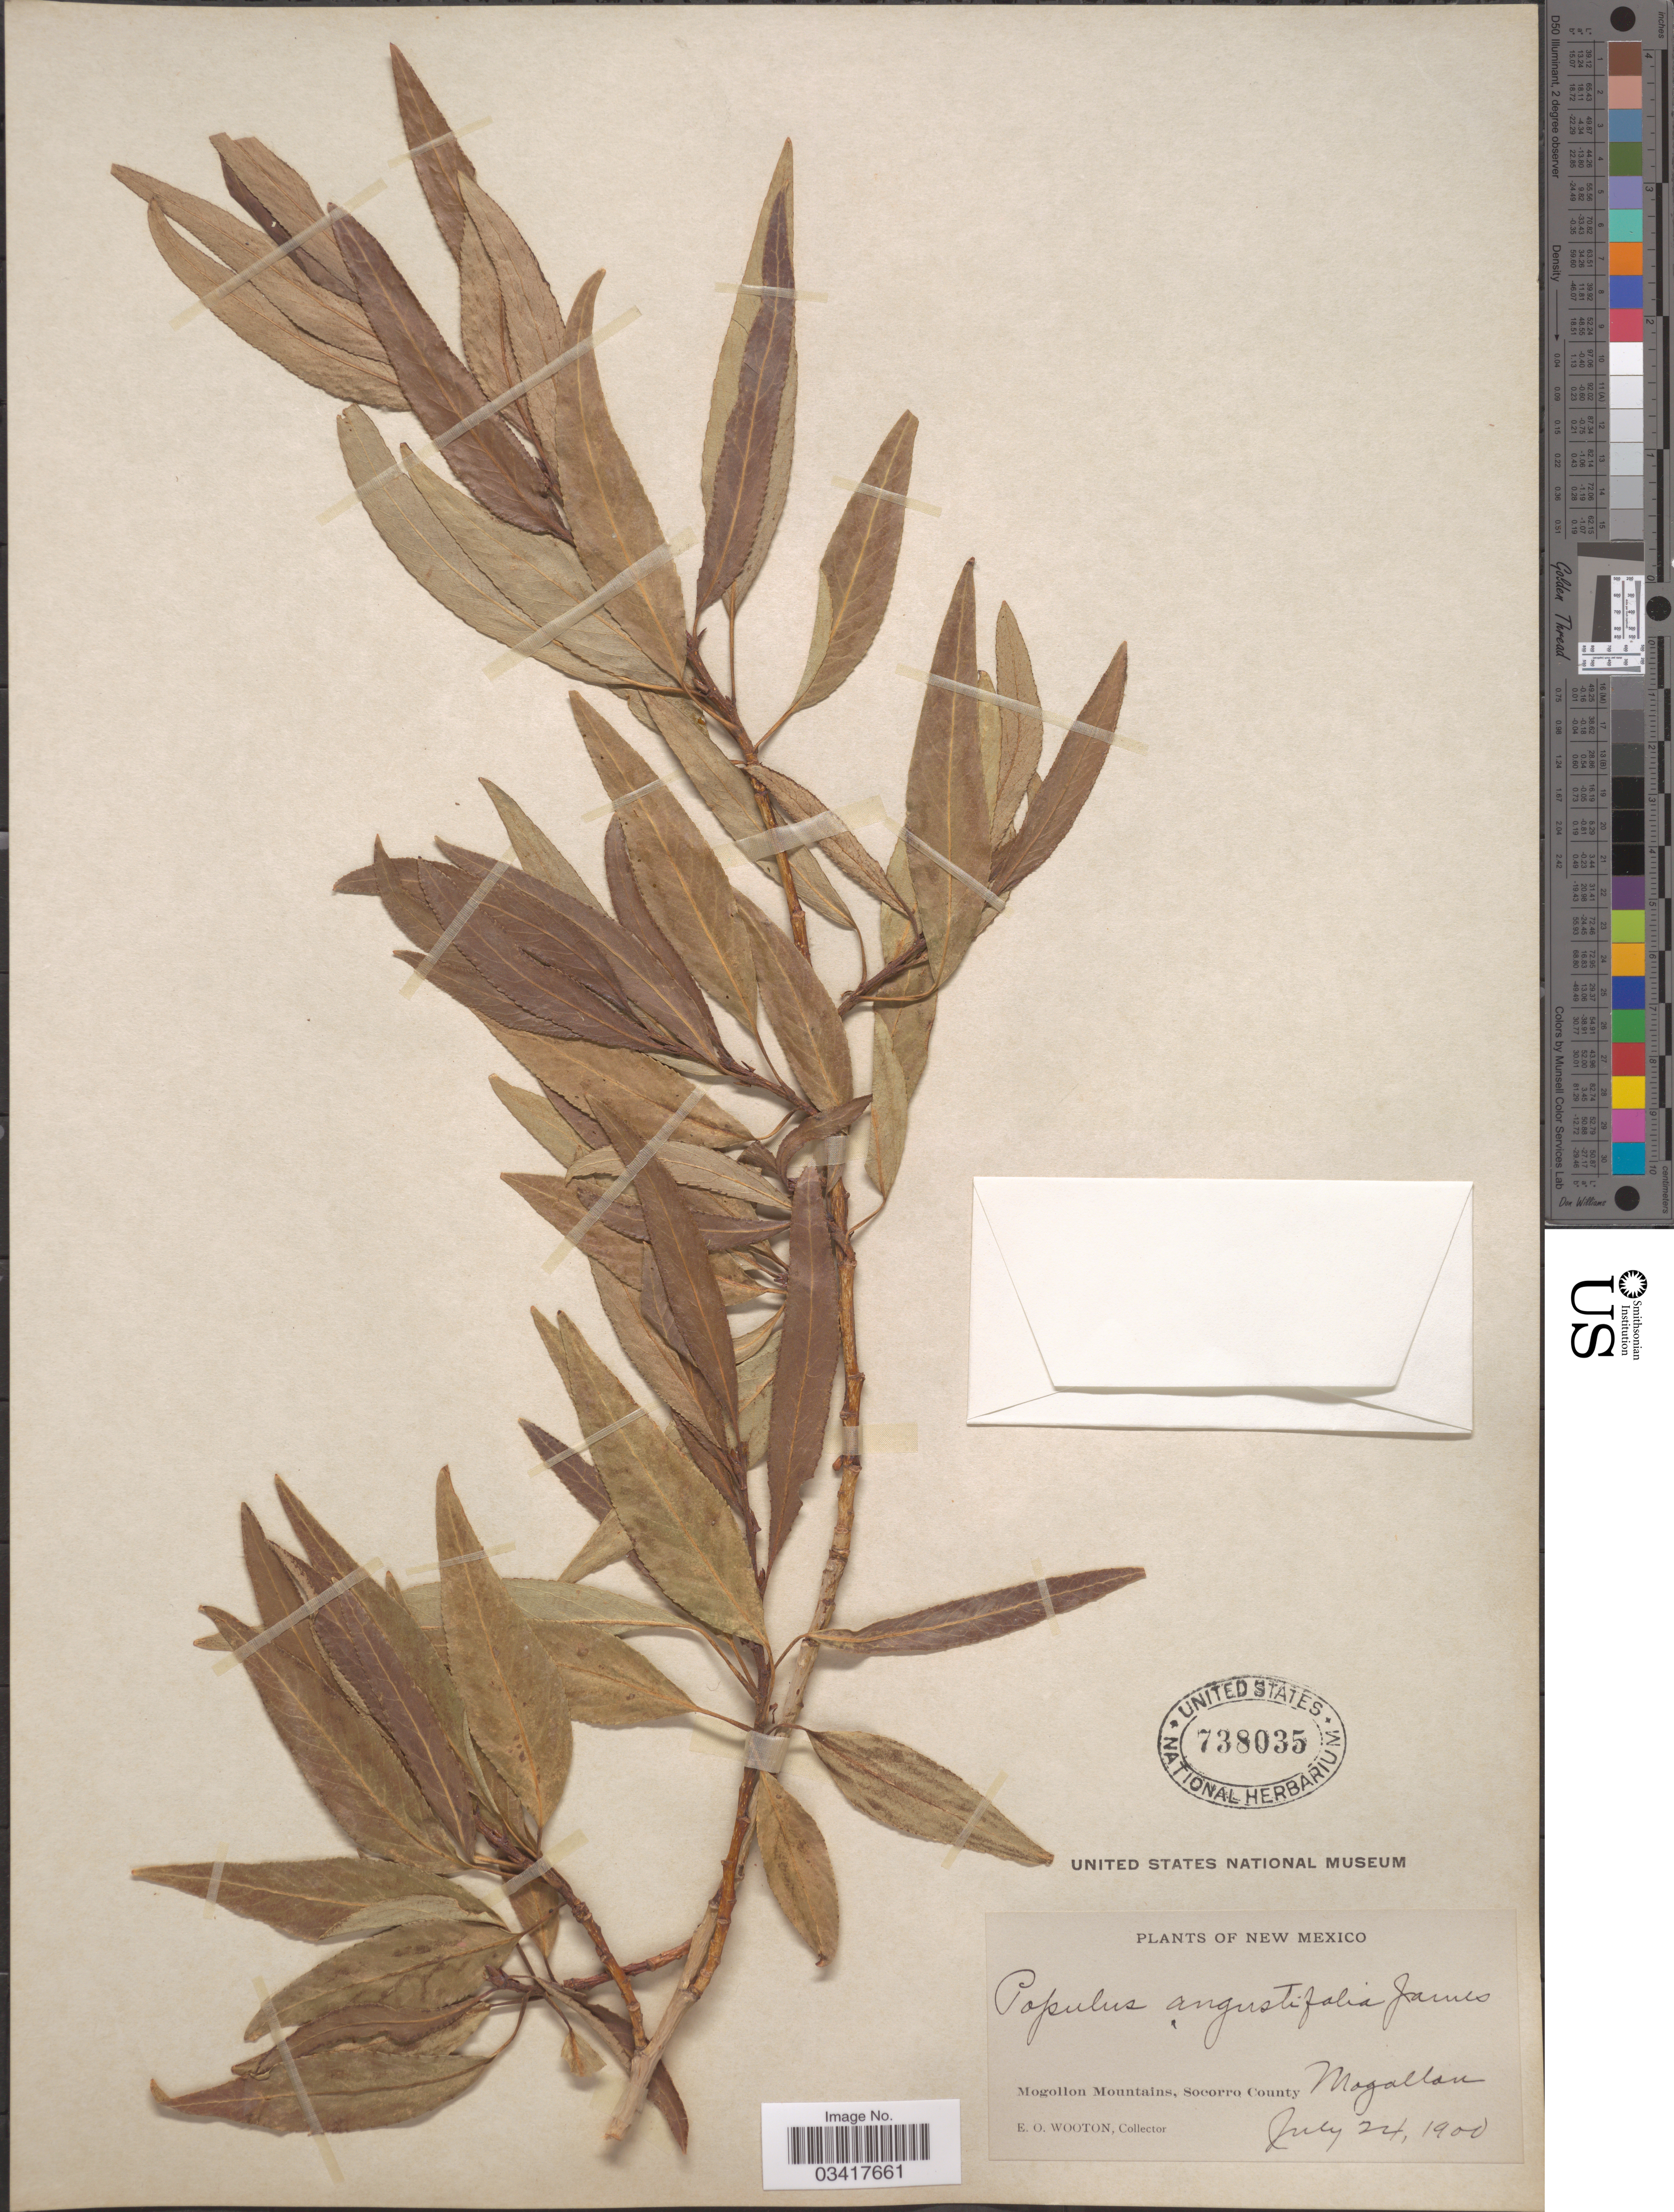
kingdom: Plantae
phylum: Tracheophyta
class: Magnoliopsida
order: Malpighiales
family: Salicaceae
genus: Populus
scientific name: Populus angustifolia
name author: E. James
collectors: E. O. Wooton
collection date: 1900-07-24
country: United States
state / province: New Mexico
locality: Mogollon Mountains, Socorro County. Mogollon.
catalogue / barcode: US 738035